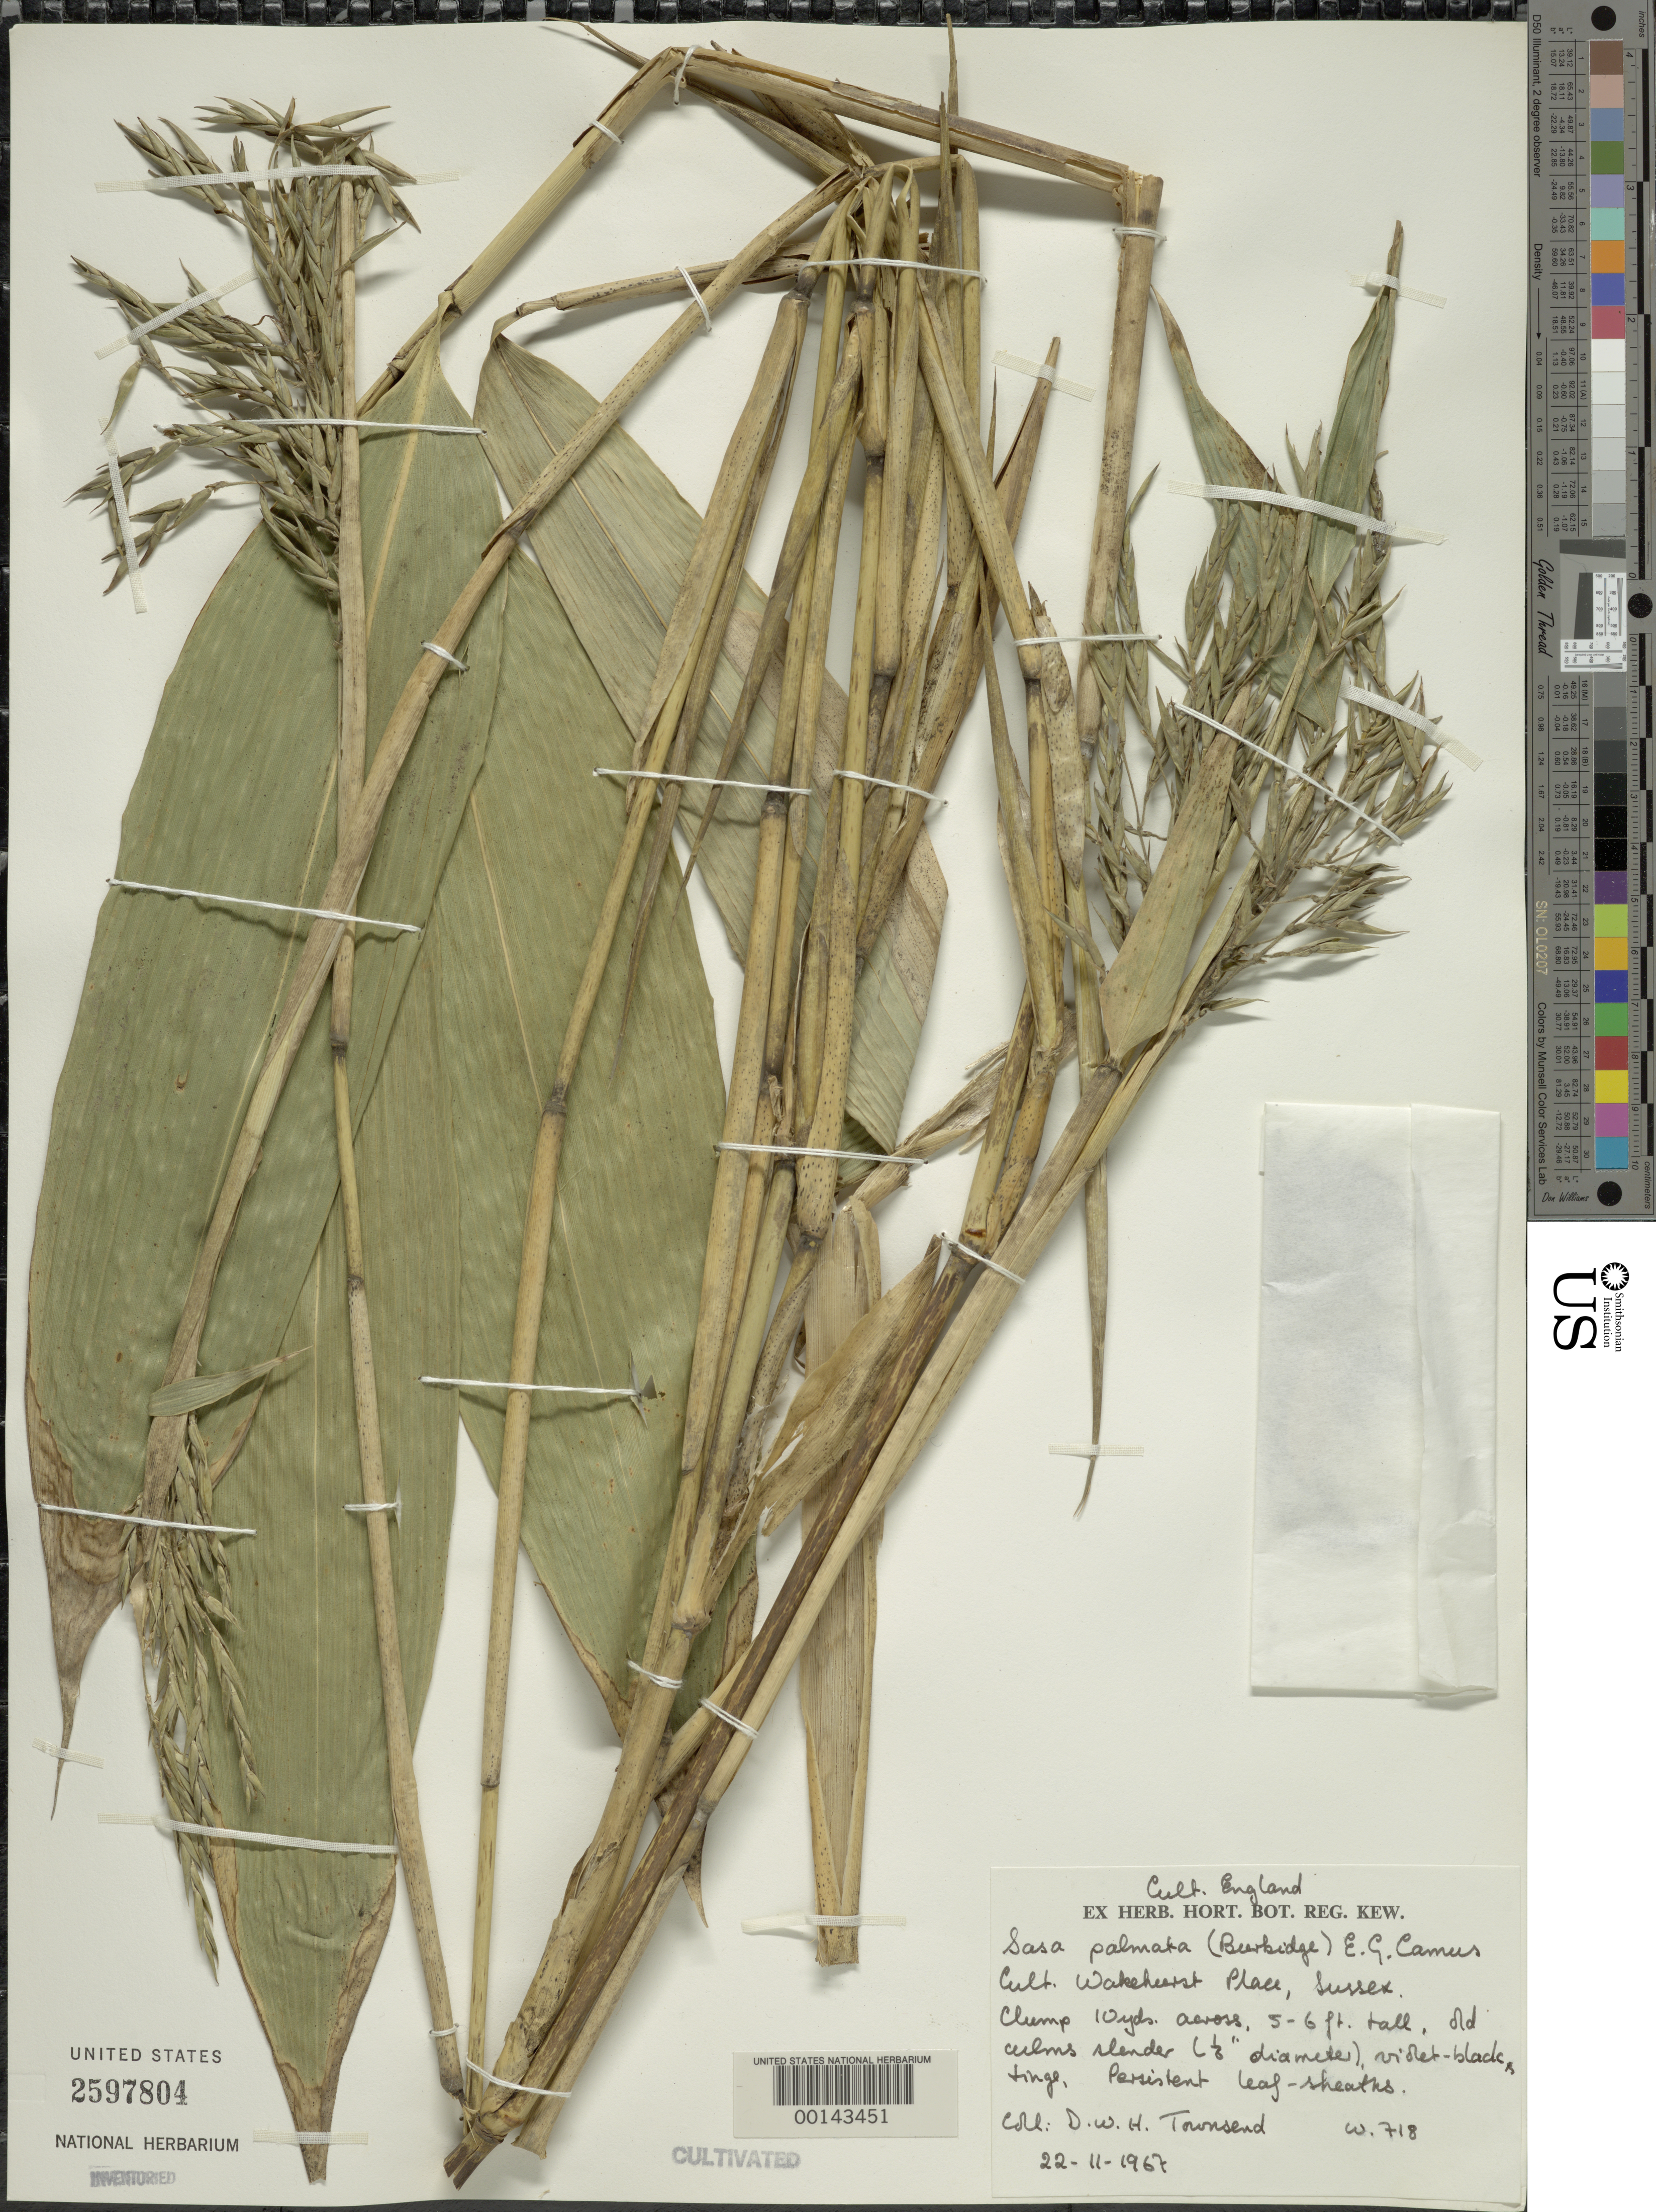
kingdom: Plantae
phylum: Tracheophyta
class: Liliopsida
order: Poales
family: Poaceae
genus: Sasa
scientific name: Sasa palmata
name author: (hort. ex Burb.) E.G. Camus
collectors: D. W. H. Townsend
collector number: W 718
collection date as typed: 22 Nov 1967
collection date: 1967-11-22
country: United Kingdom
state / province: England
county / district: East Sussex / West Sussex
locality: Sussex, wakehurst place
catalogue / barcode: US 2597804